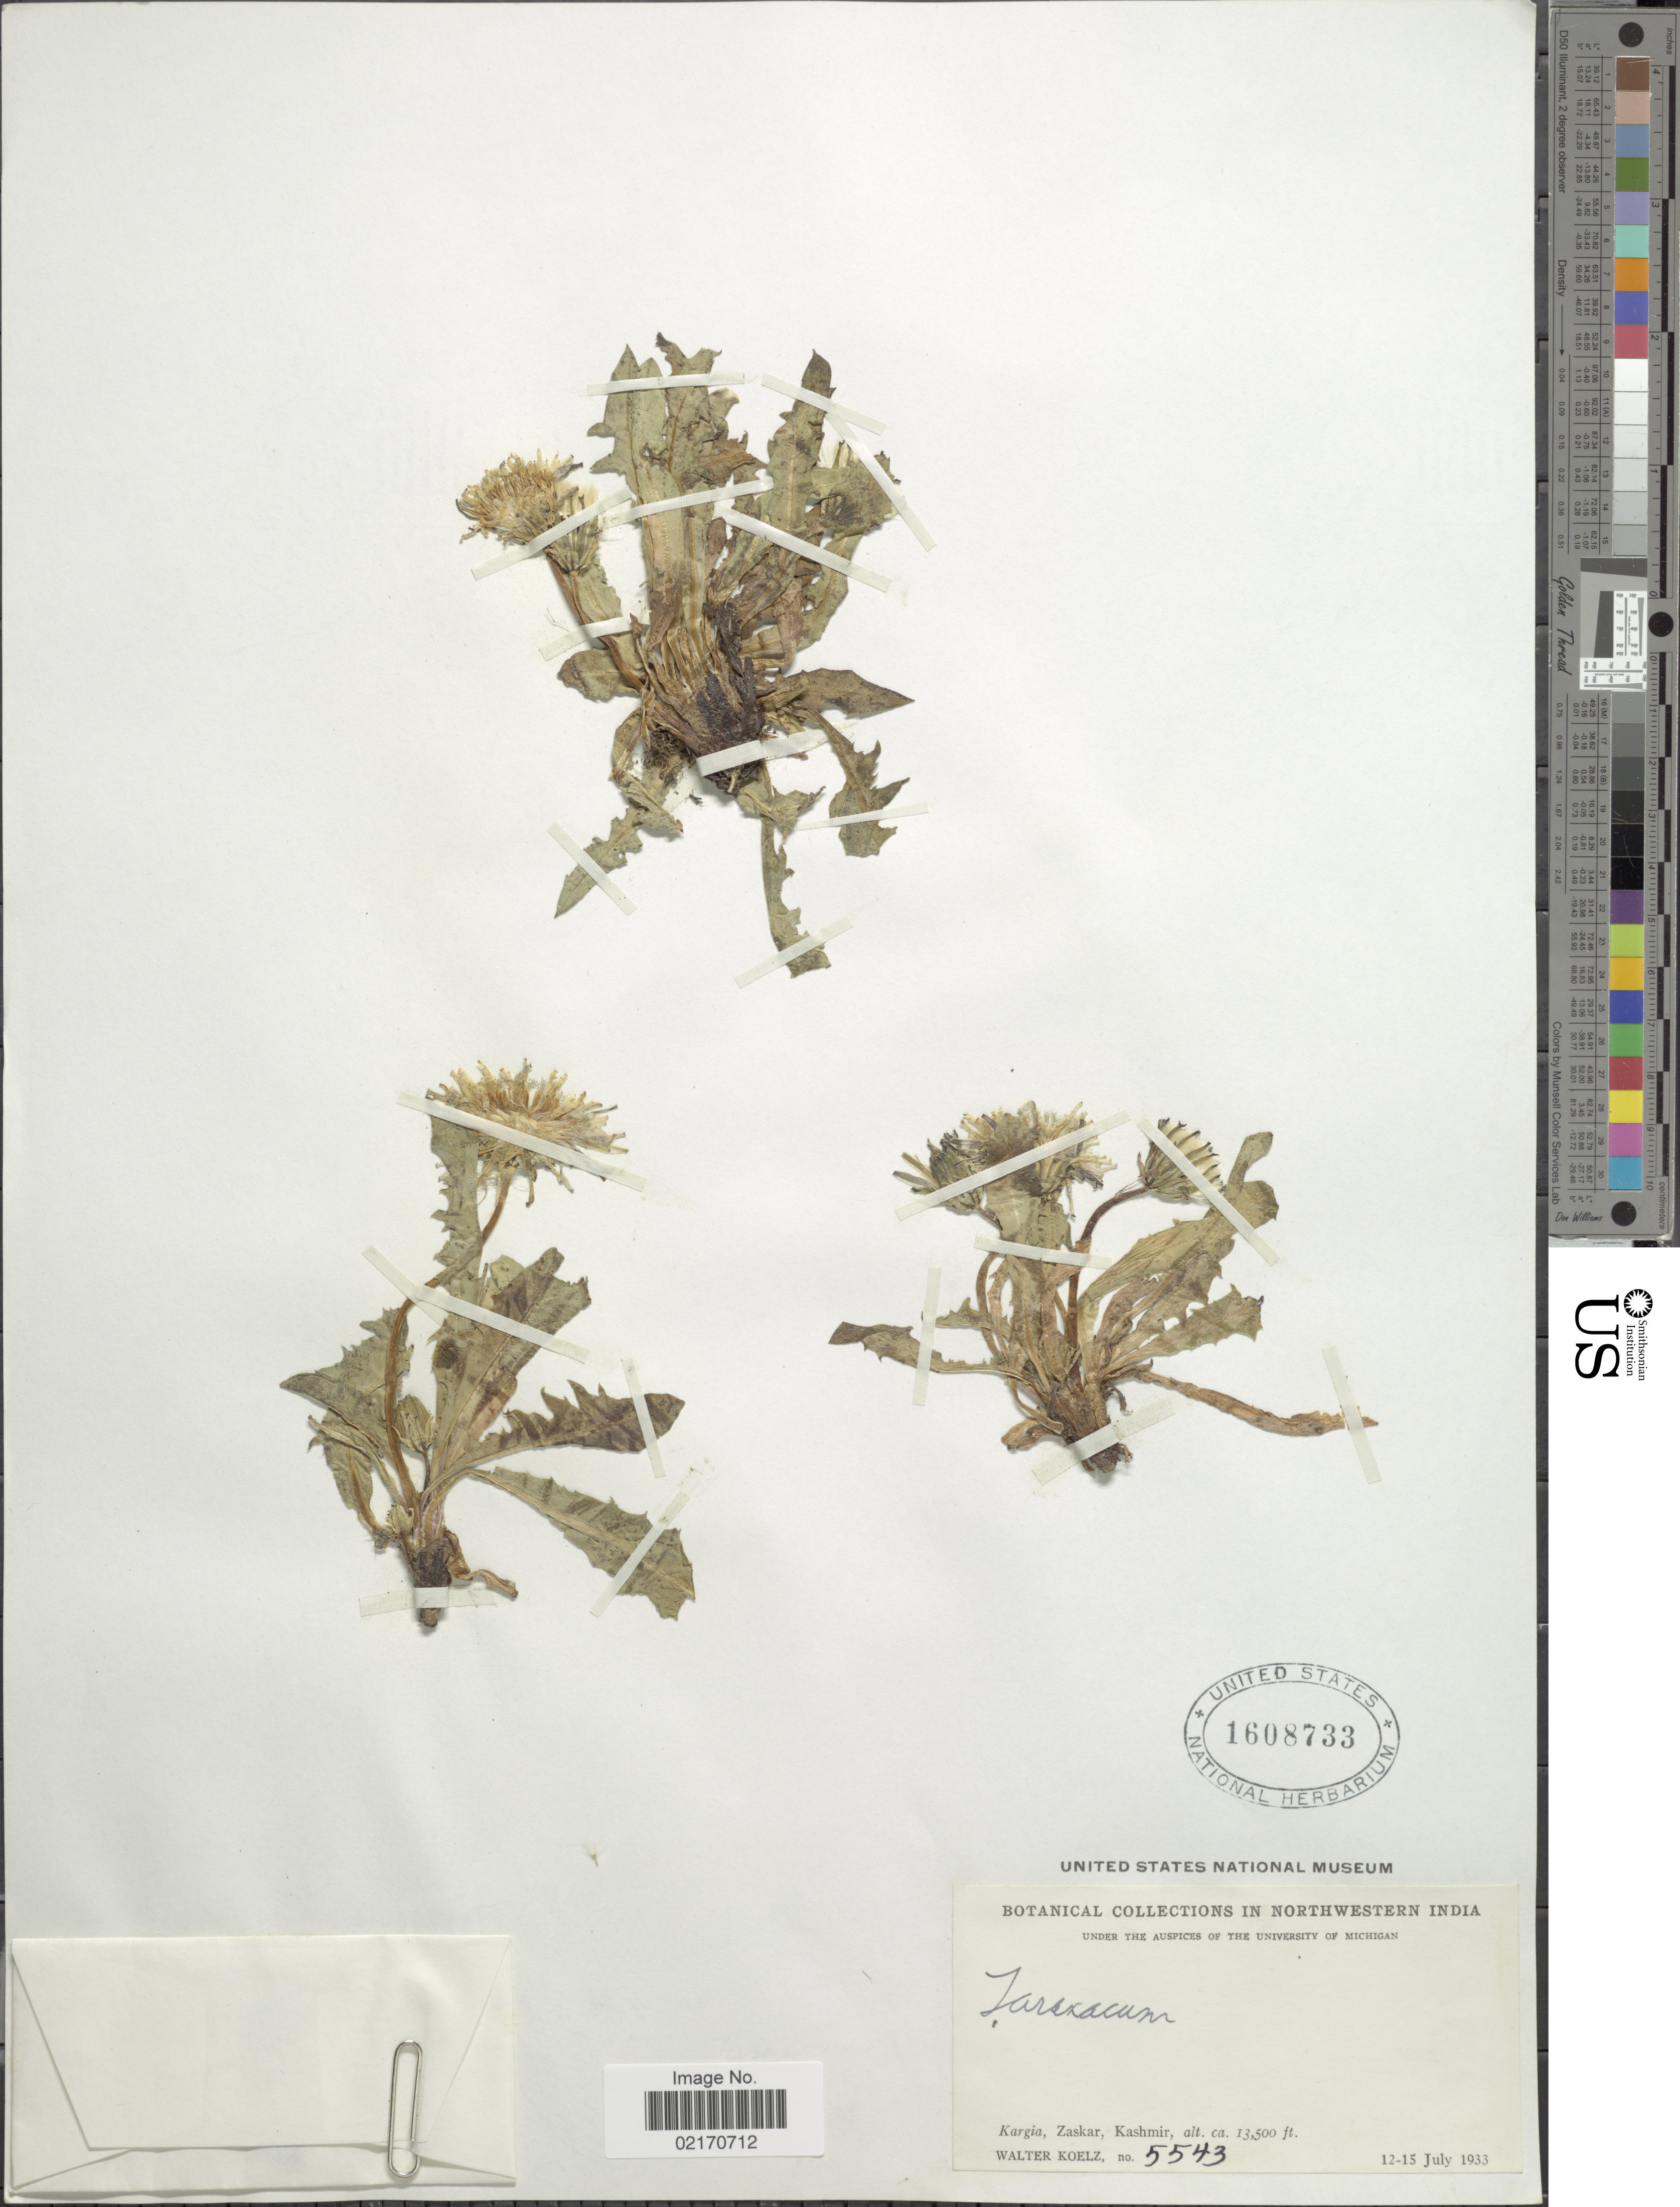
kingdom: Plantae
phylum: Tracheophyta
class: Magnoliopsida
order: Asterales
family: Asteraceae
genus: Taraxacum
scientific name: Taraxacum sp.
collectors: W. N. Koelz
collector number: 5543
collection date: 1933-07-12/1933-07-15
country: India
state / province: Jammu and Kashmir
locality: Northwestern India, Kargia, Zaskar, Kashmir.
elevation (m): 4115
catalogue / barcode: US 1608733